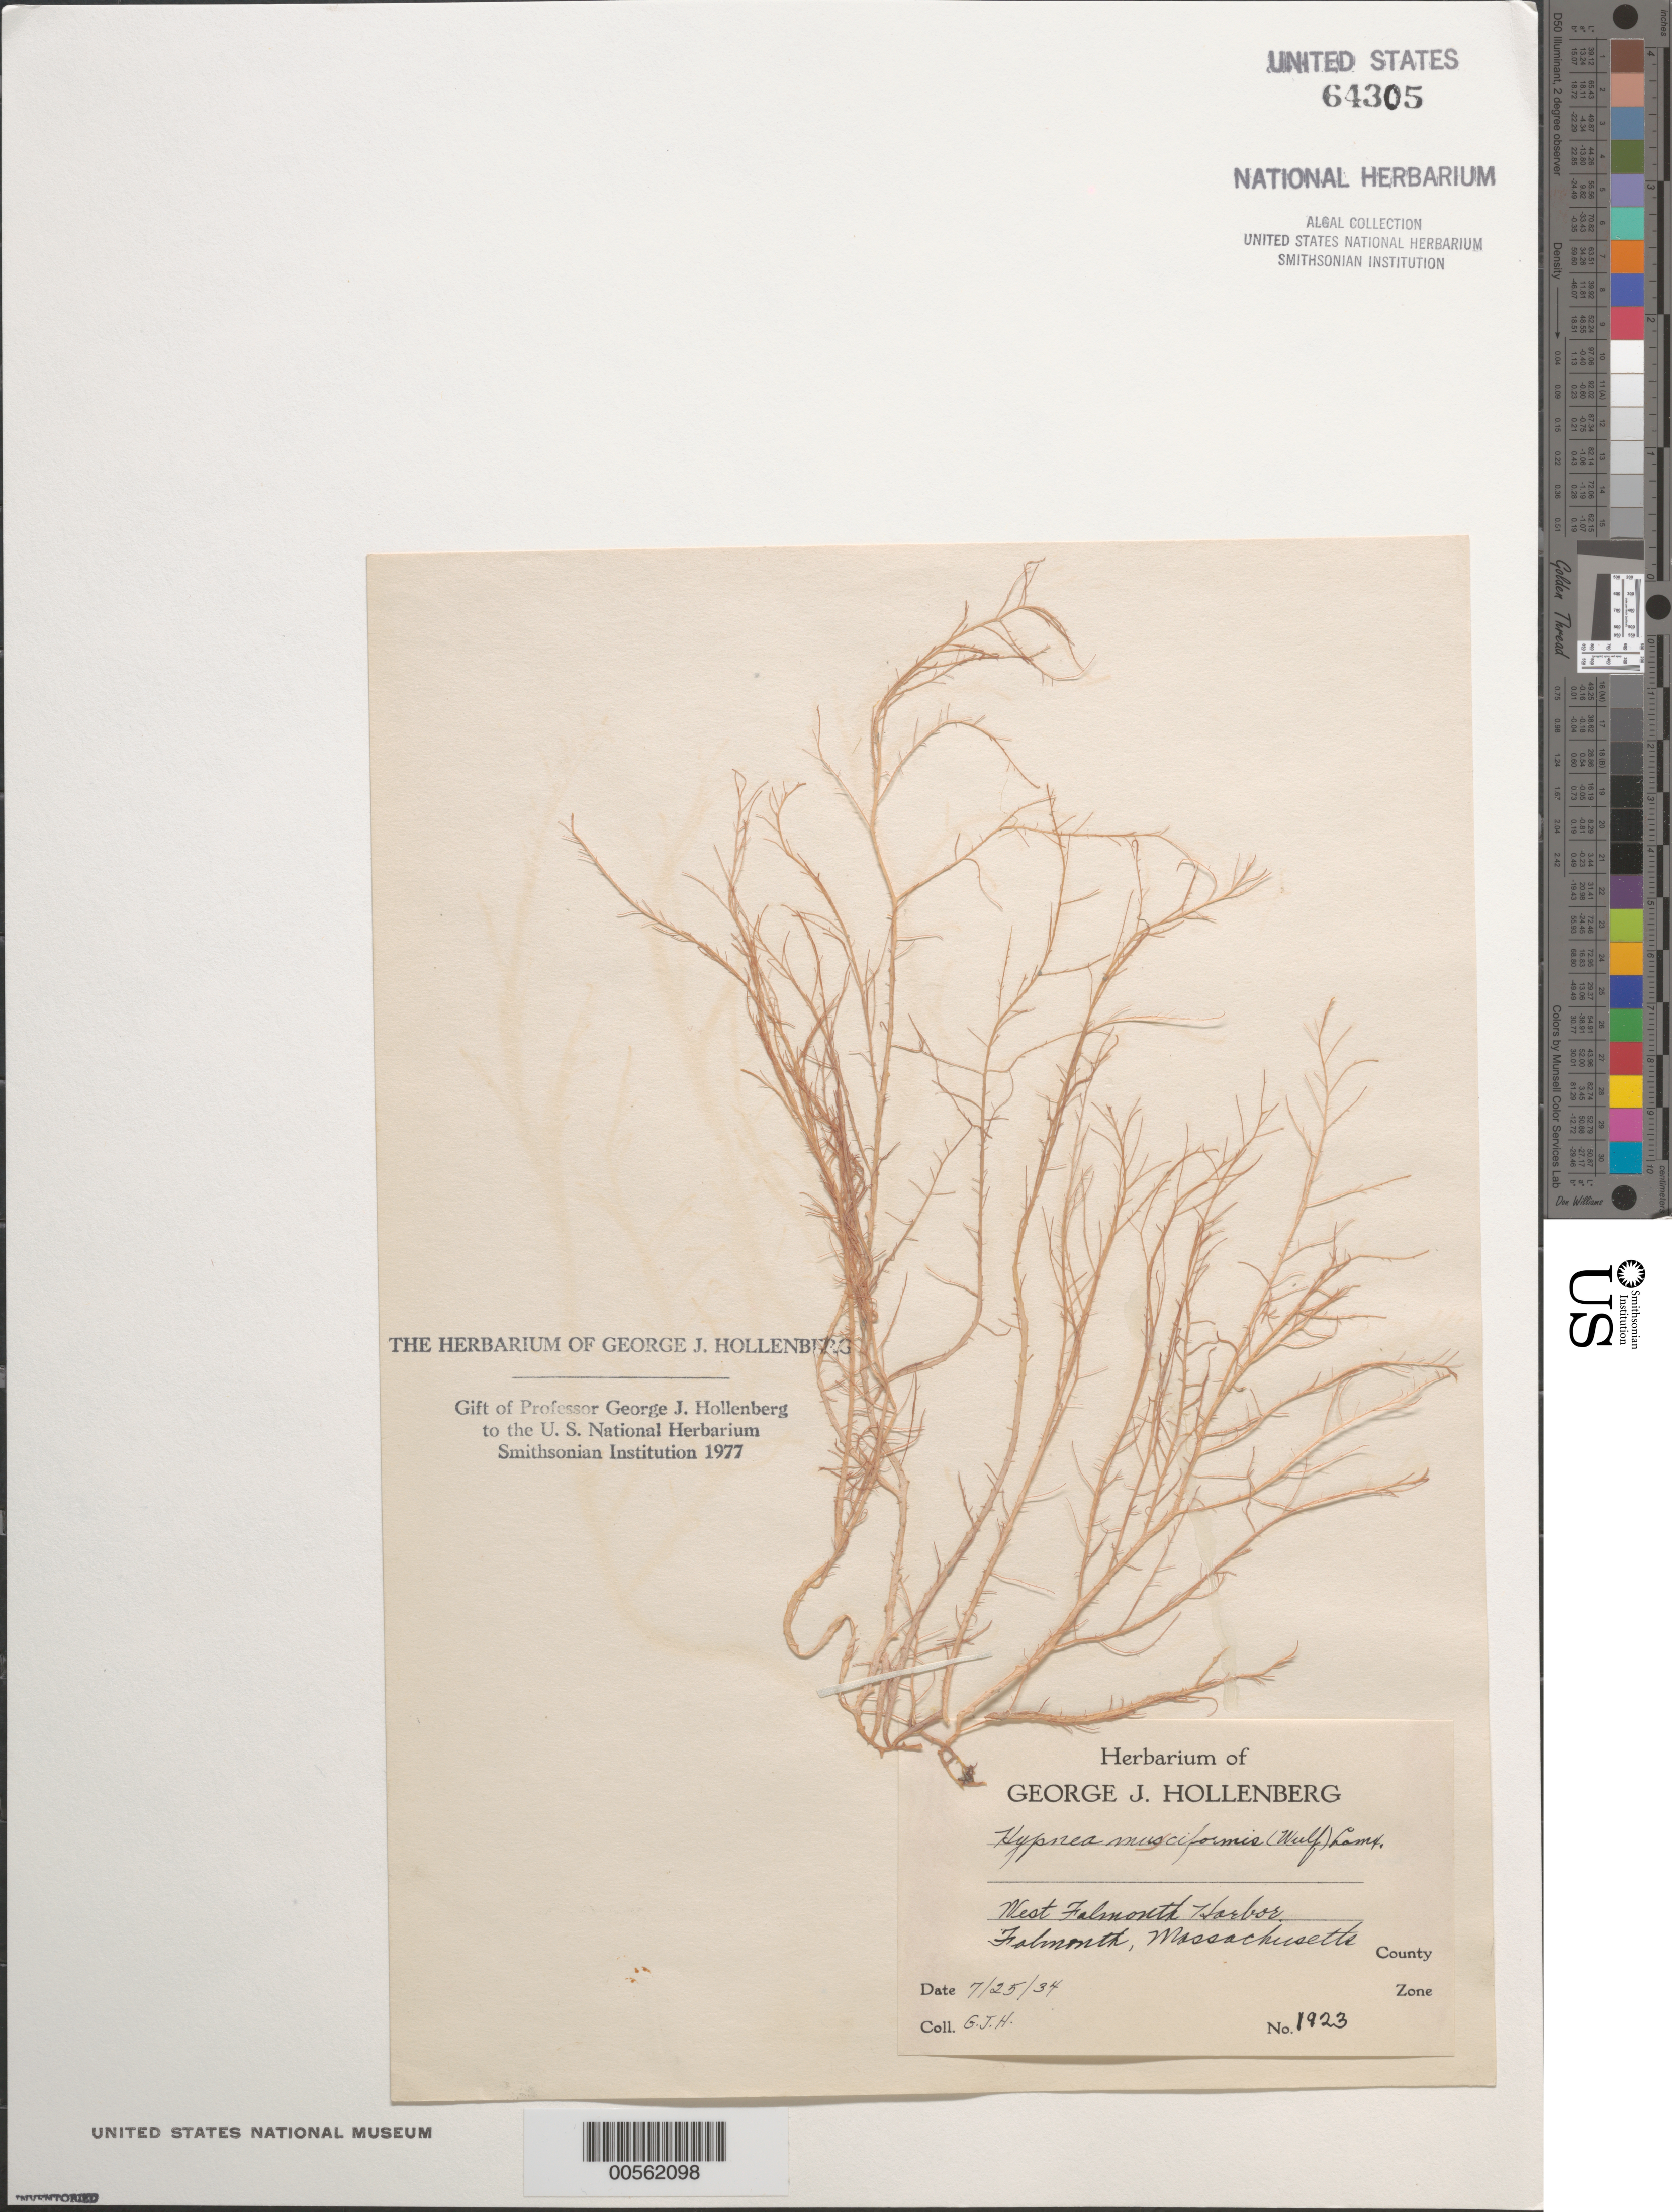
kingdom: Plantae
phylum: Rhodophyta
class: Florideophyceae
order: Gigartinales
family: Cystocloniaceae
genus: Hypnea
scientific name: Hypnea musciformis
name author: (Wulfen) J.V.Lamouroux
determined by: Hollenberg, George J.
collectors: G. Hollenberg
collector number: GJH 1923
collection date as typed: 25 Jul 1934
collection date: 1934-07-25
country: United States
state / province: Massachusetts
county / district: Barnstable County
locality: West Falmouth Harbor, Falmouth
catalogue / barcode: US 64305